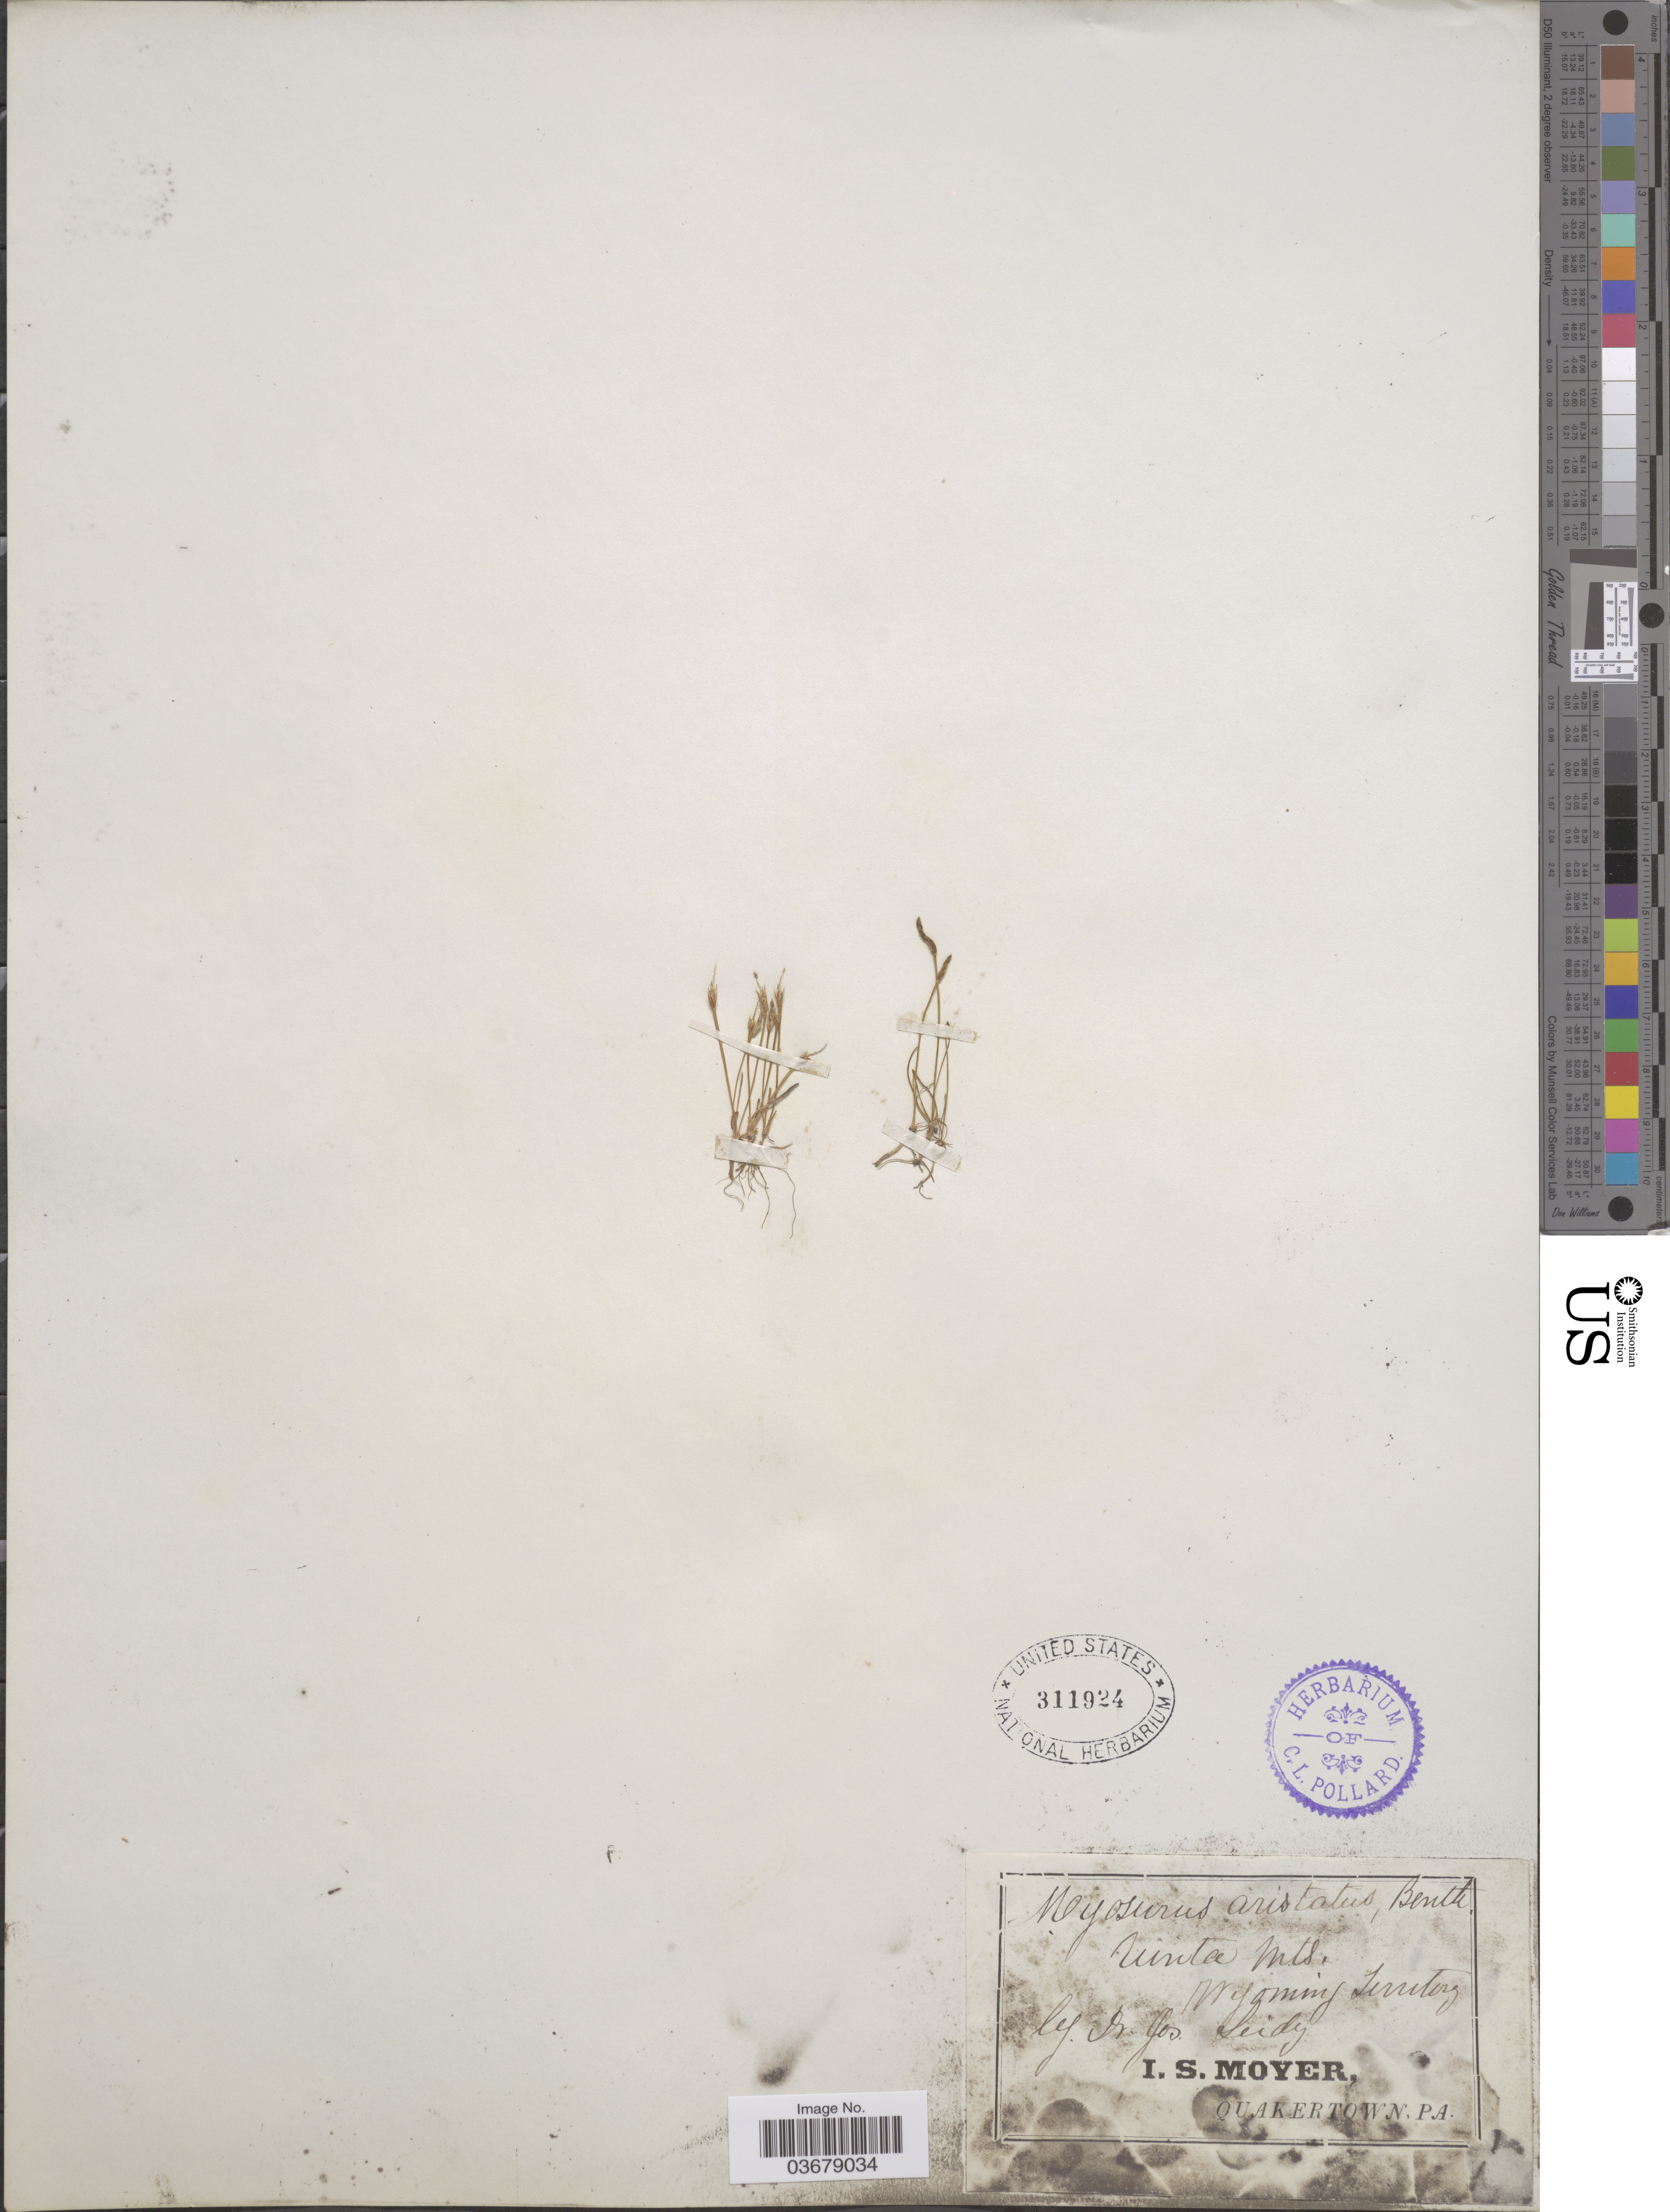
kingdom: Plantae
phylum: Tracheophyta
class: Magnoliopsida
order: Ranunculales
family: Ranunculaceae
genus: Myosurus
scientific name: Myosurus aristatus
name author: Benth.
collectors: J. Leidy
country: United States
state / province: Wyoming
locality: Uinta Mts.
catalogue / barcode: US 311924